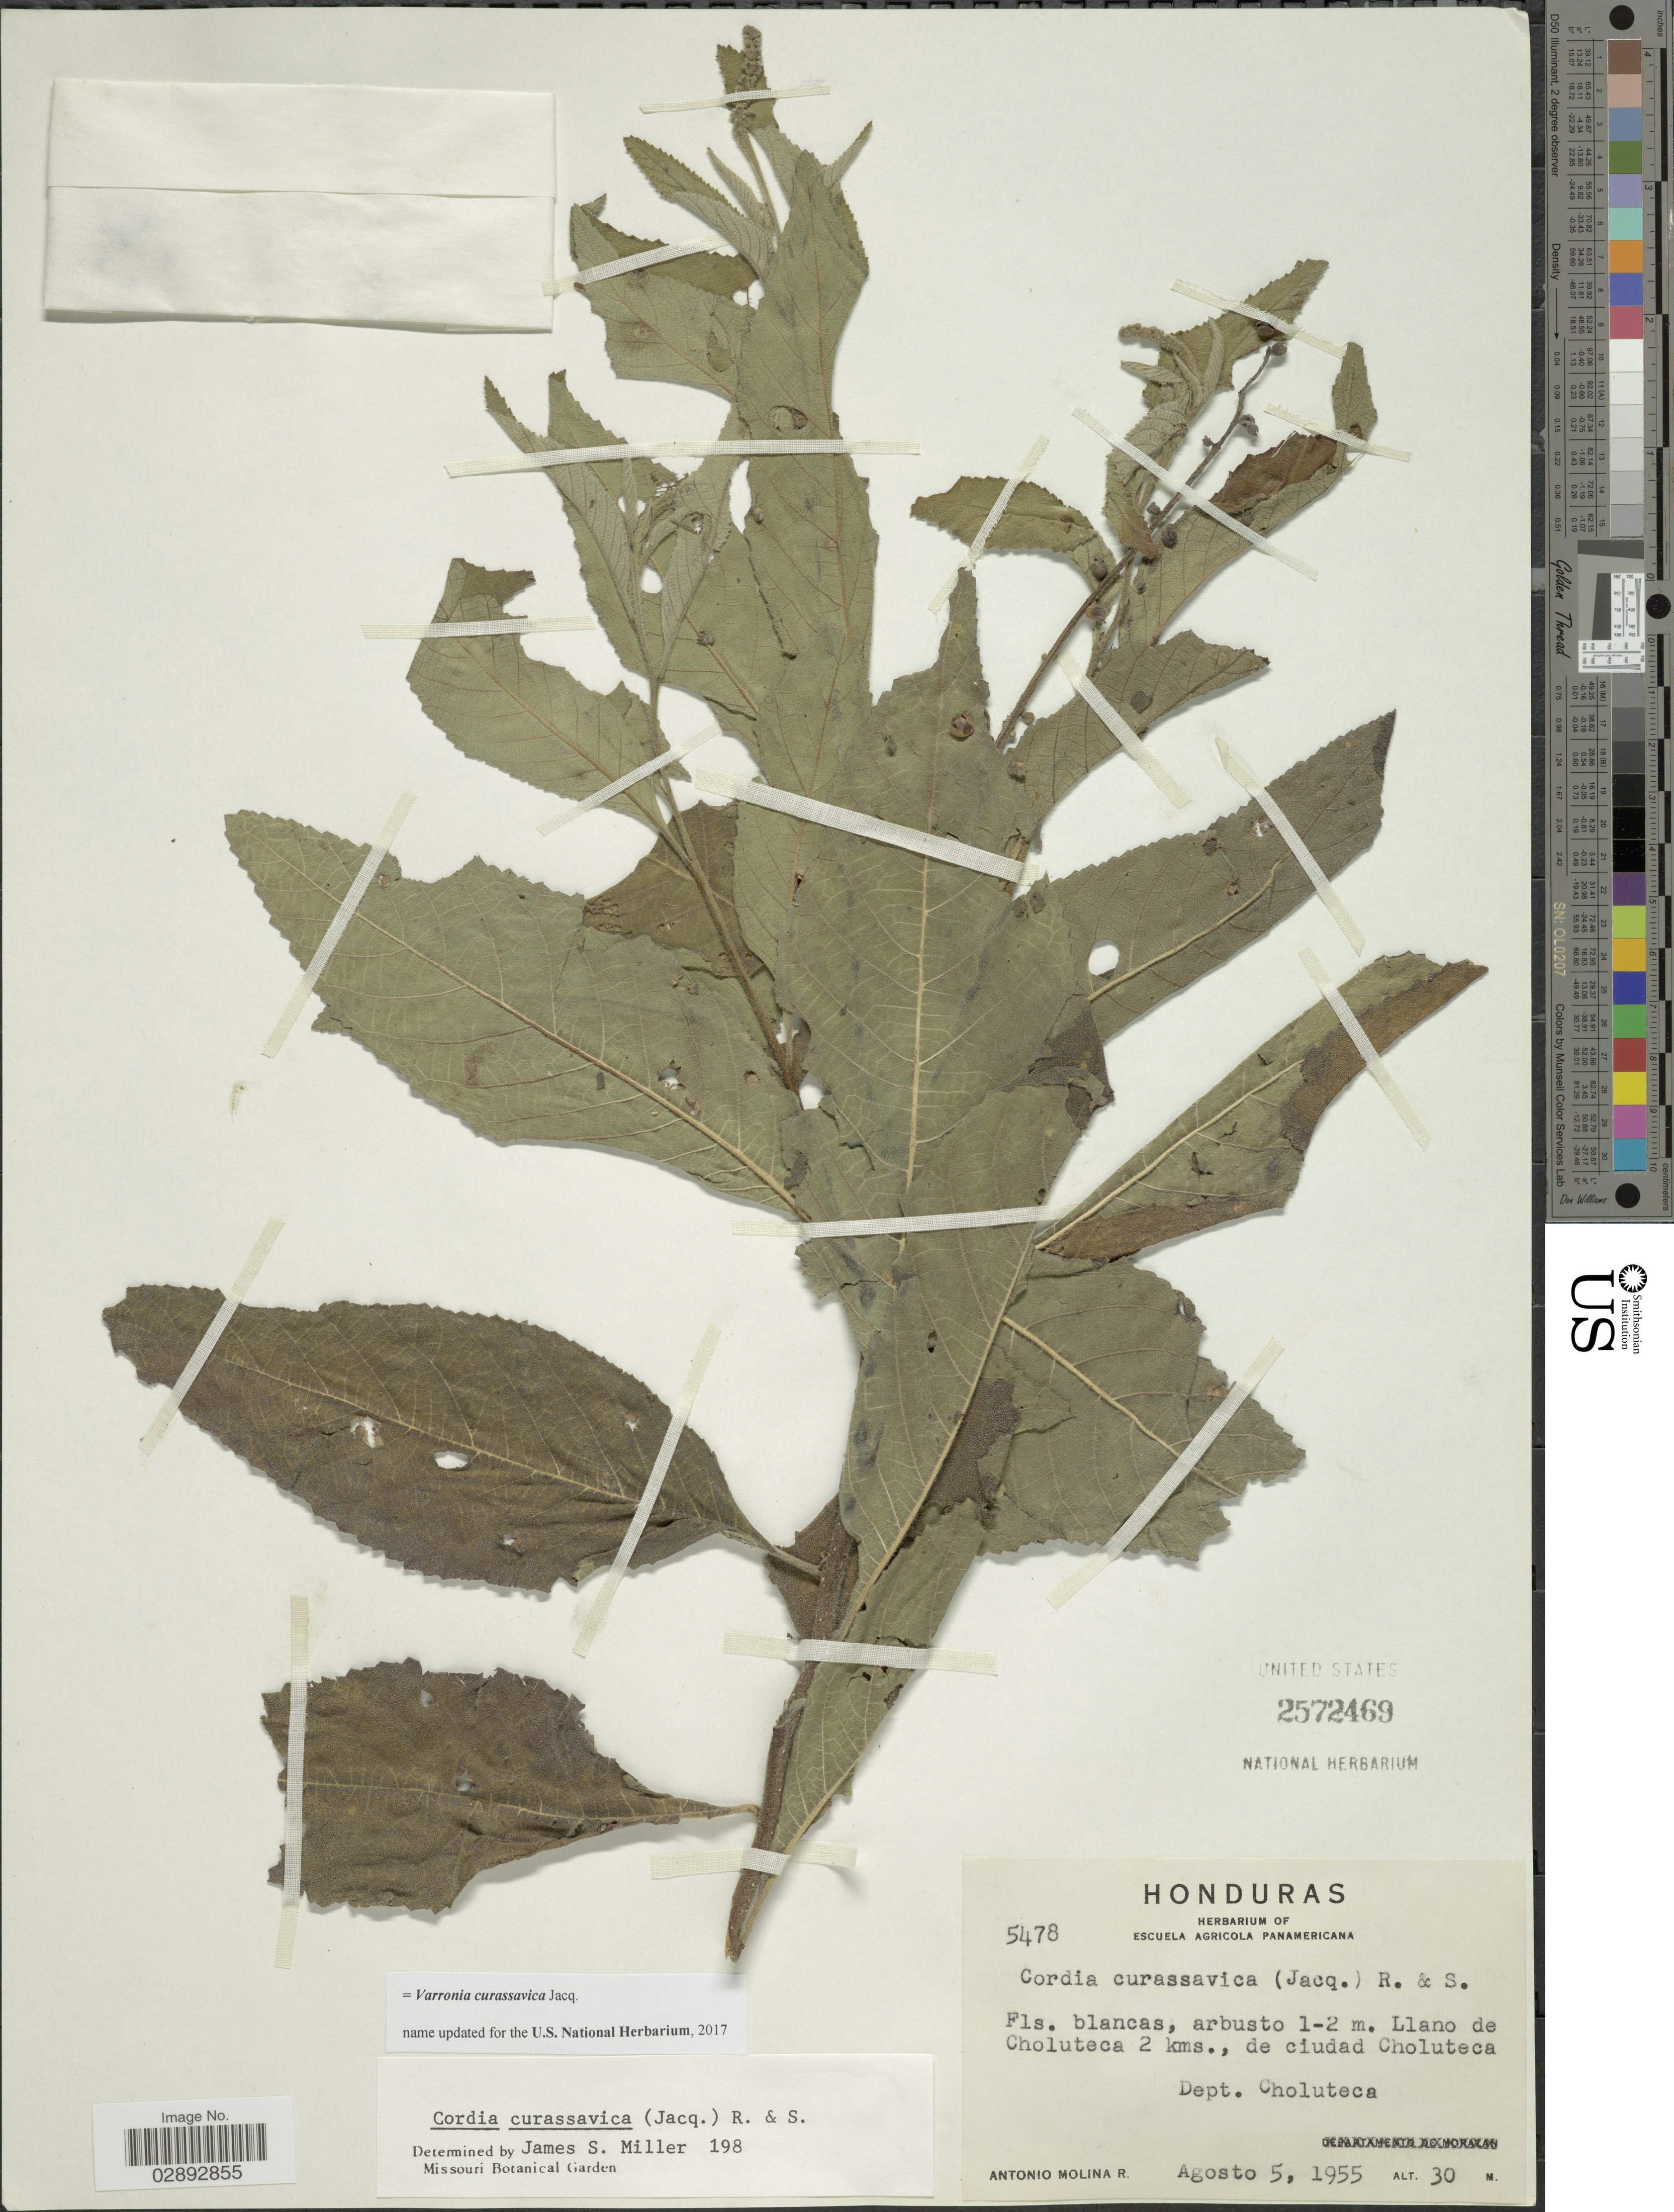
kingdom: Plantae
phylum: Tracheophyta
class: Magnoliopsida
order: Boraginales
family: Cordiaceae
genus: Varronia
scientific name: Varronia curassavica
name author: Jacq.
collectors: A. Molina R.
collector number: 5478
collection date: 1955-08-05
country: Honduras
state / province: Choluteca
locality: Llano de Choluteca 2 kms., de ciudad Choluteca. Dept. Choluteca.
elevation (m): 30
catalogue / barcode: US 2572469